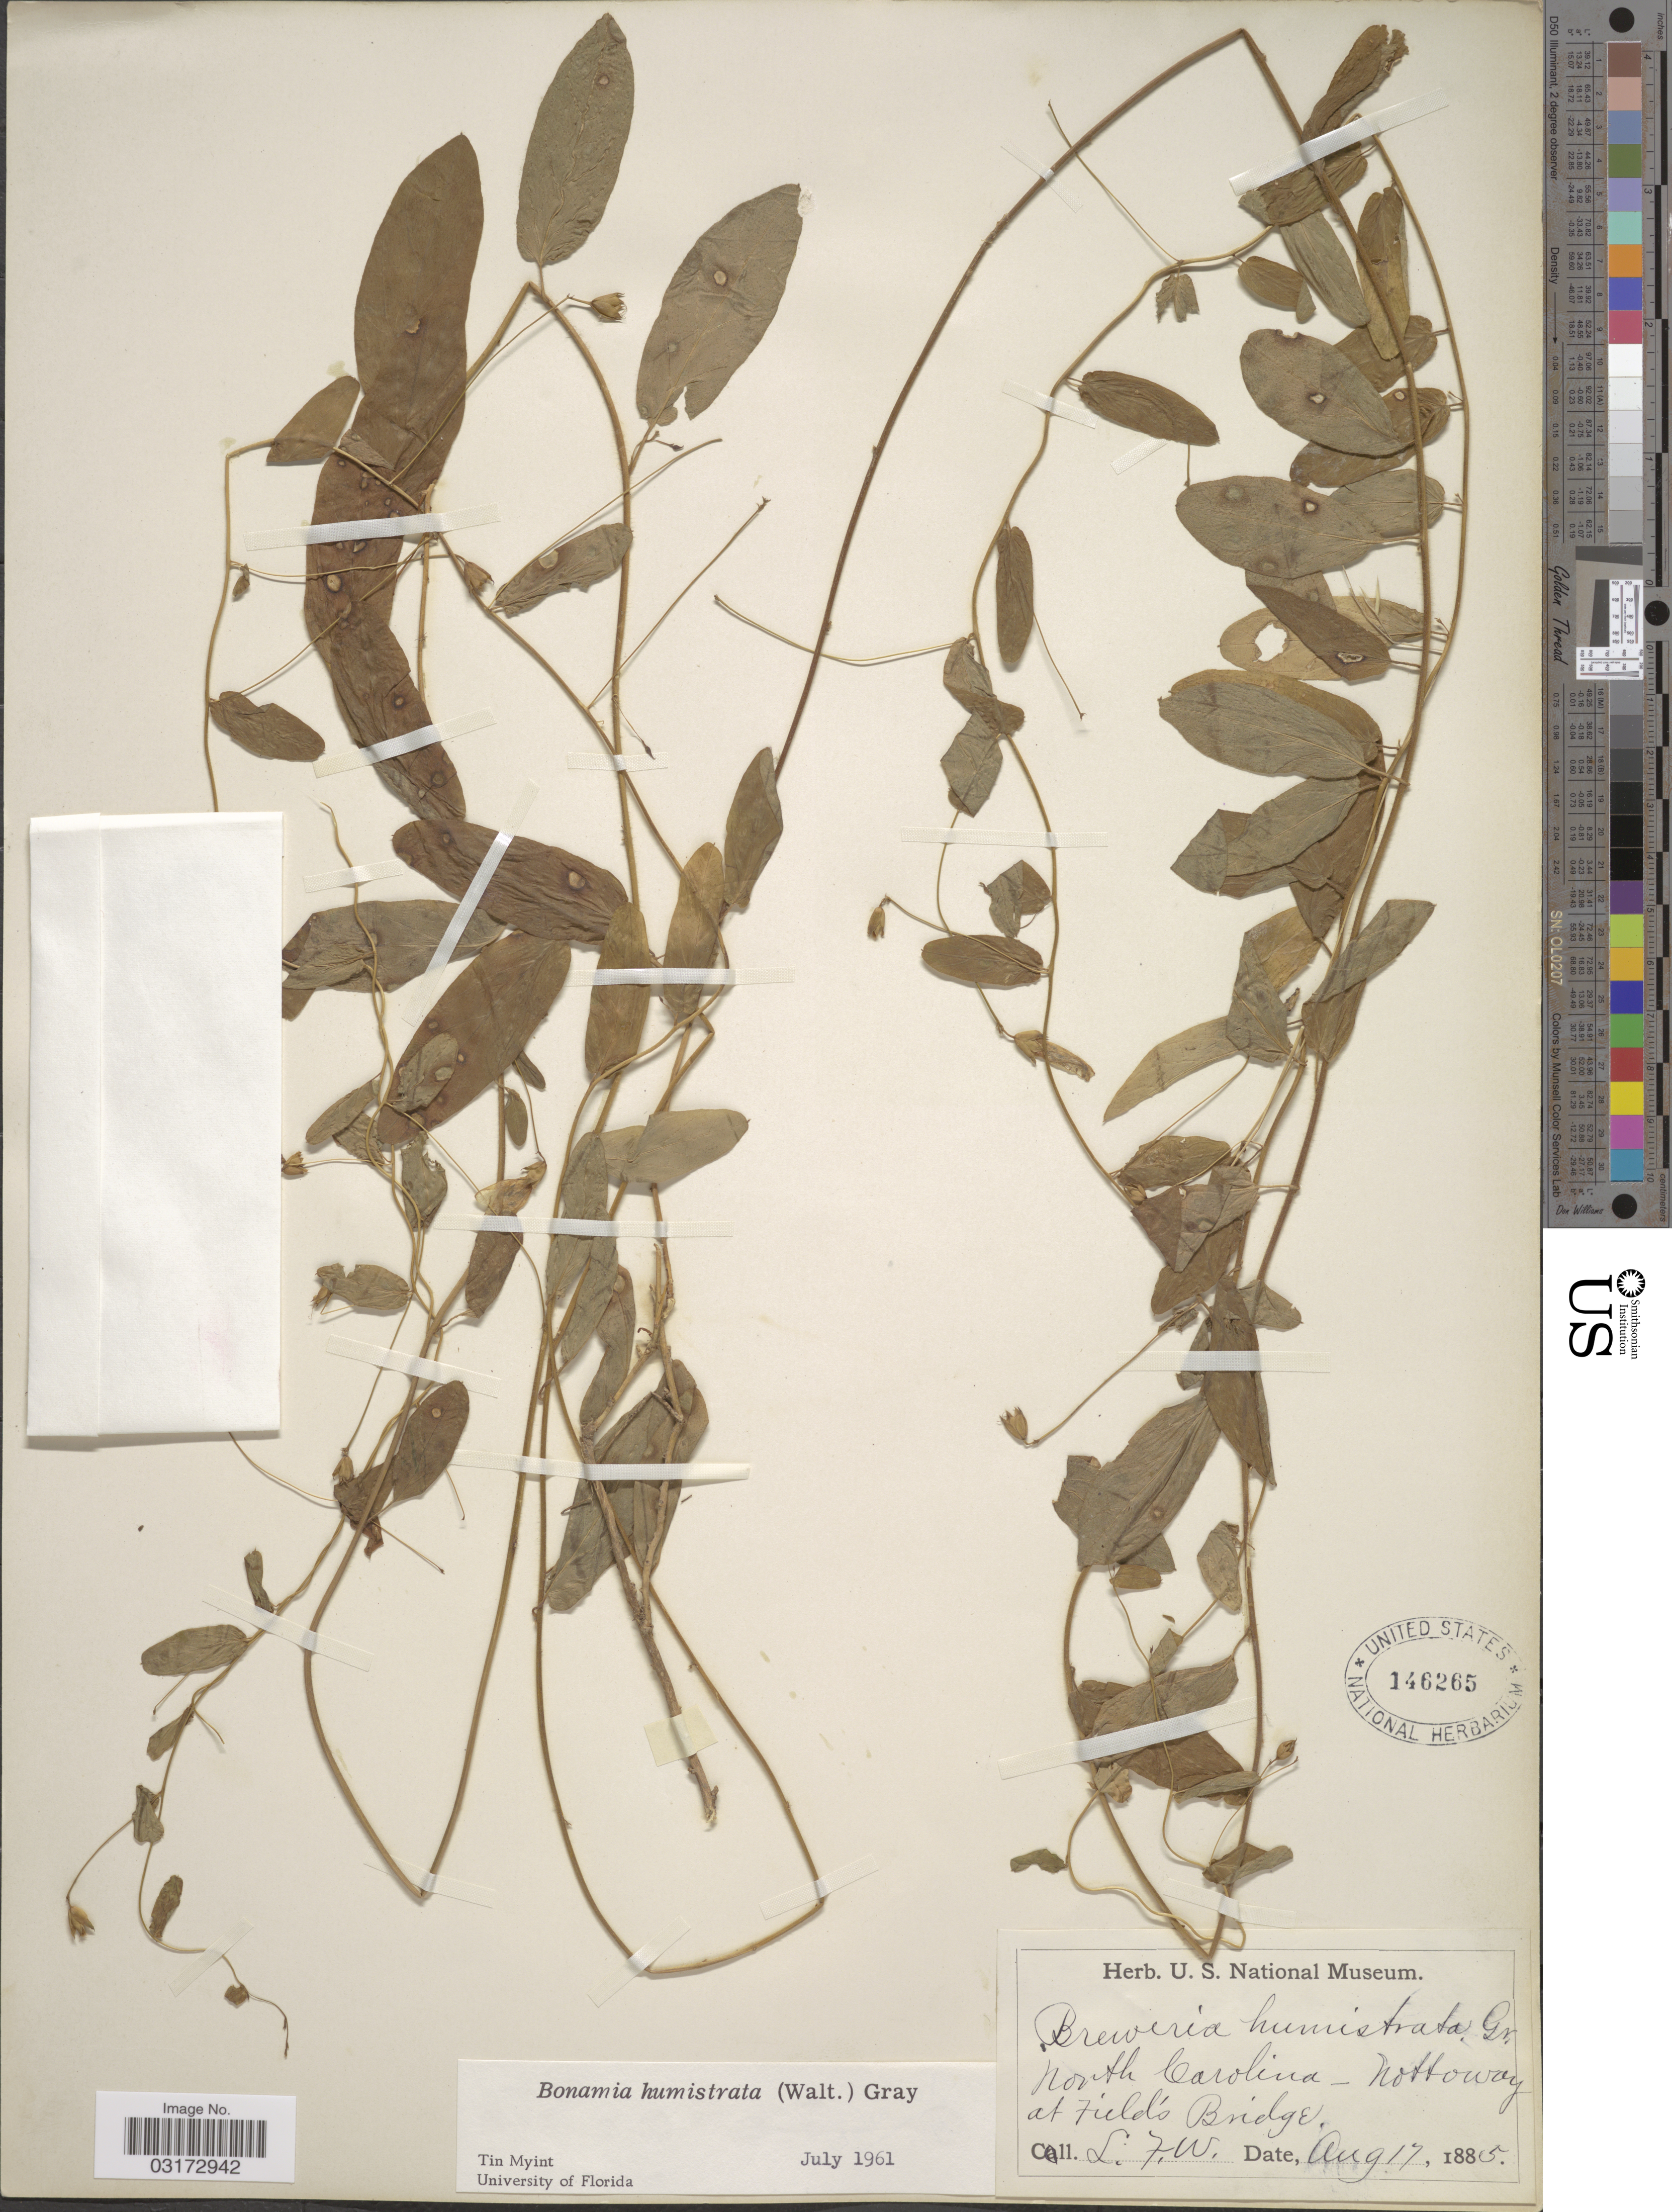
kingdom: Plantae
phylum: Tracheophyta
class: Magnoliopsida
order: Solanales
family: Convolvulaceae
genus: Stylisma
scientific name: Stylisma humistrata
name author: (Walter) Chapm.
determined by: Strong, Mark T., (BOT), Smithsonian Institution - National Museum of Natural History (UNITED STATES)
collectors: L. F. W.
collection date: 1885-08-17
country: United States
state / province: North Carolina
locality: Nottoway at Field's Bridge.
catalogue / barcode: US 146265